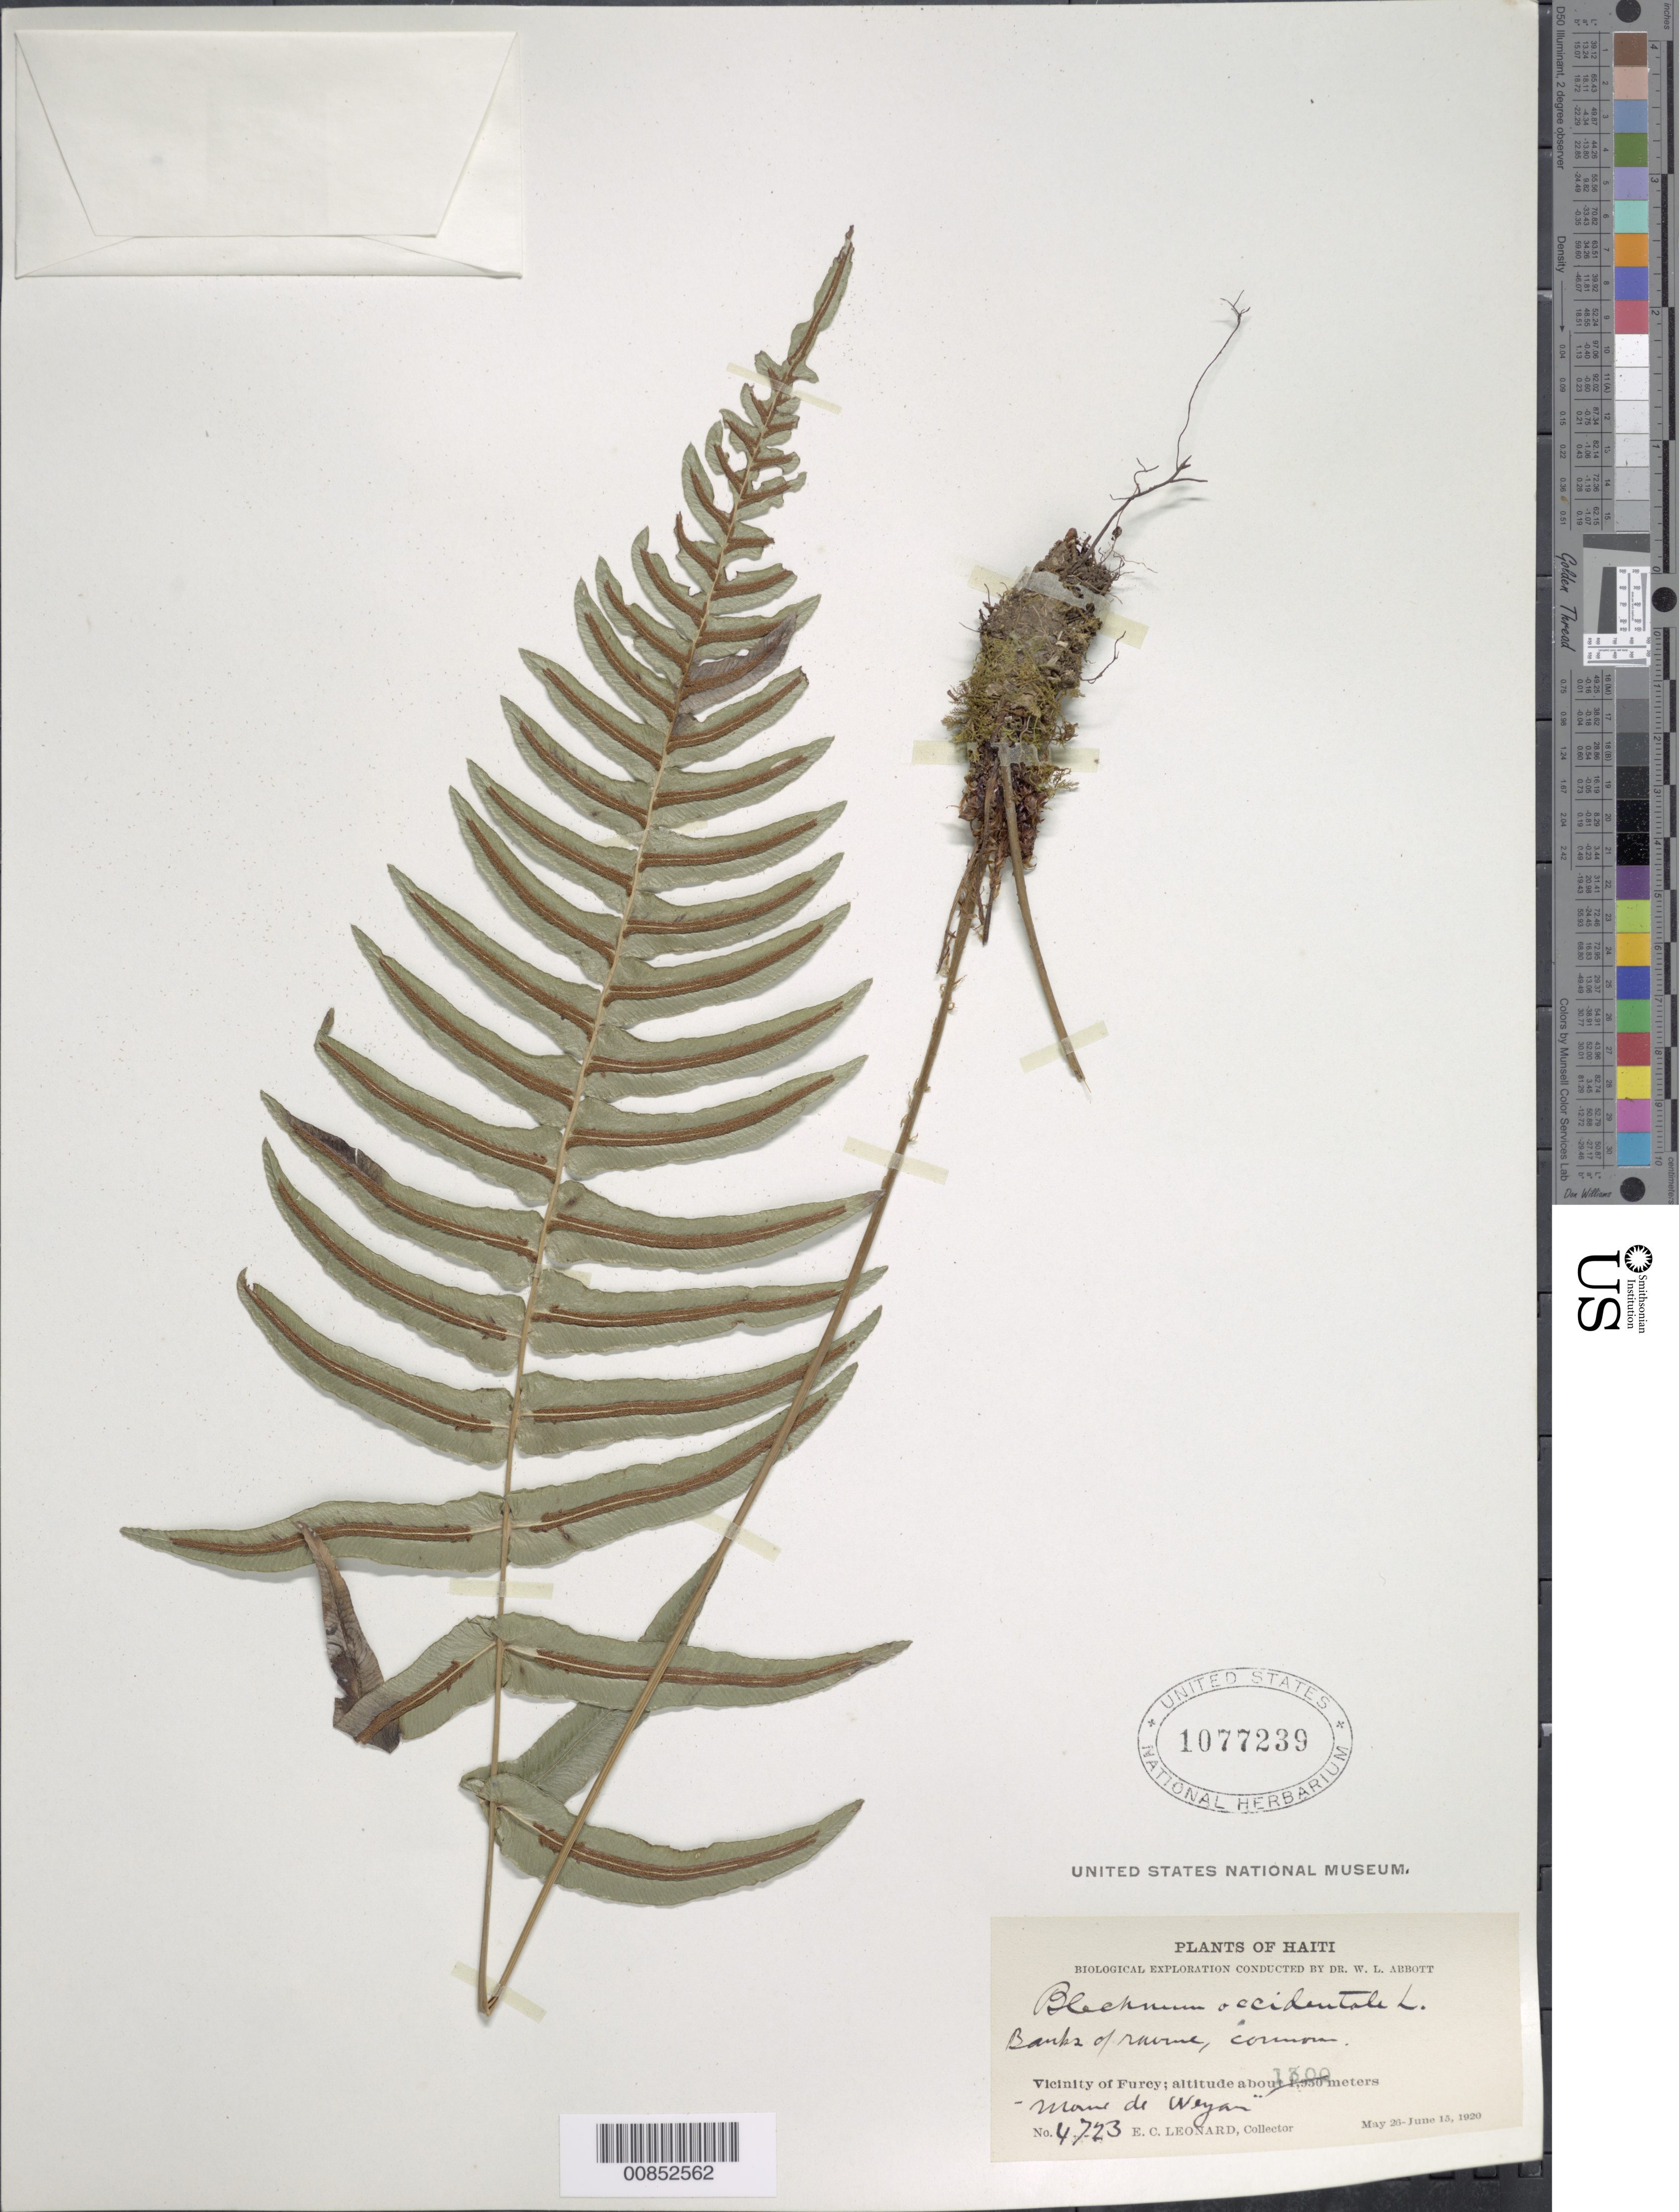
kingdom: Plantae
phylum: Tracheophyta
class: Polypodiopsida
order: Polypodiales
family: Blechnaceae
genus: Blechnum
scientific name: Blechnum glandulosum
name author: Link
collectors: E. C. Leonard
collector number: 4723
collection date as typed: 26 May 1920 to 15 Jun 1920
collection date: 1920-05-26/1920-06-15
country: Haiti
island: Hispaniola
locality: Furcy vicinity, Morne de Weyan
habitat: Banks of ravine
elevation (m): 1300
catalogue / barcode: US 1077239